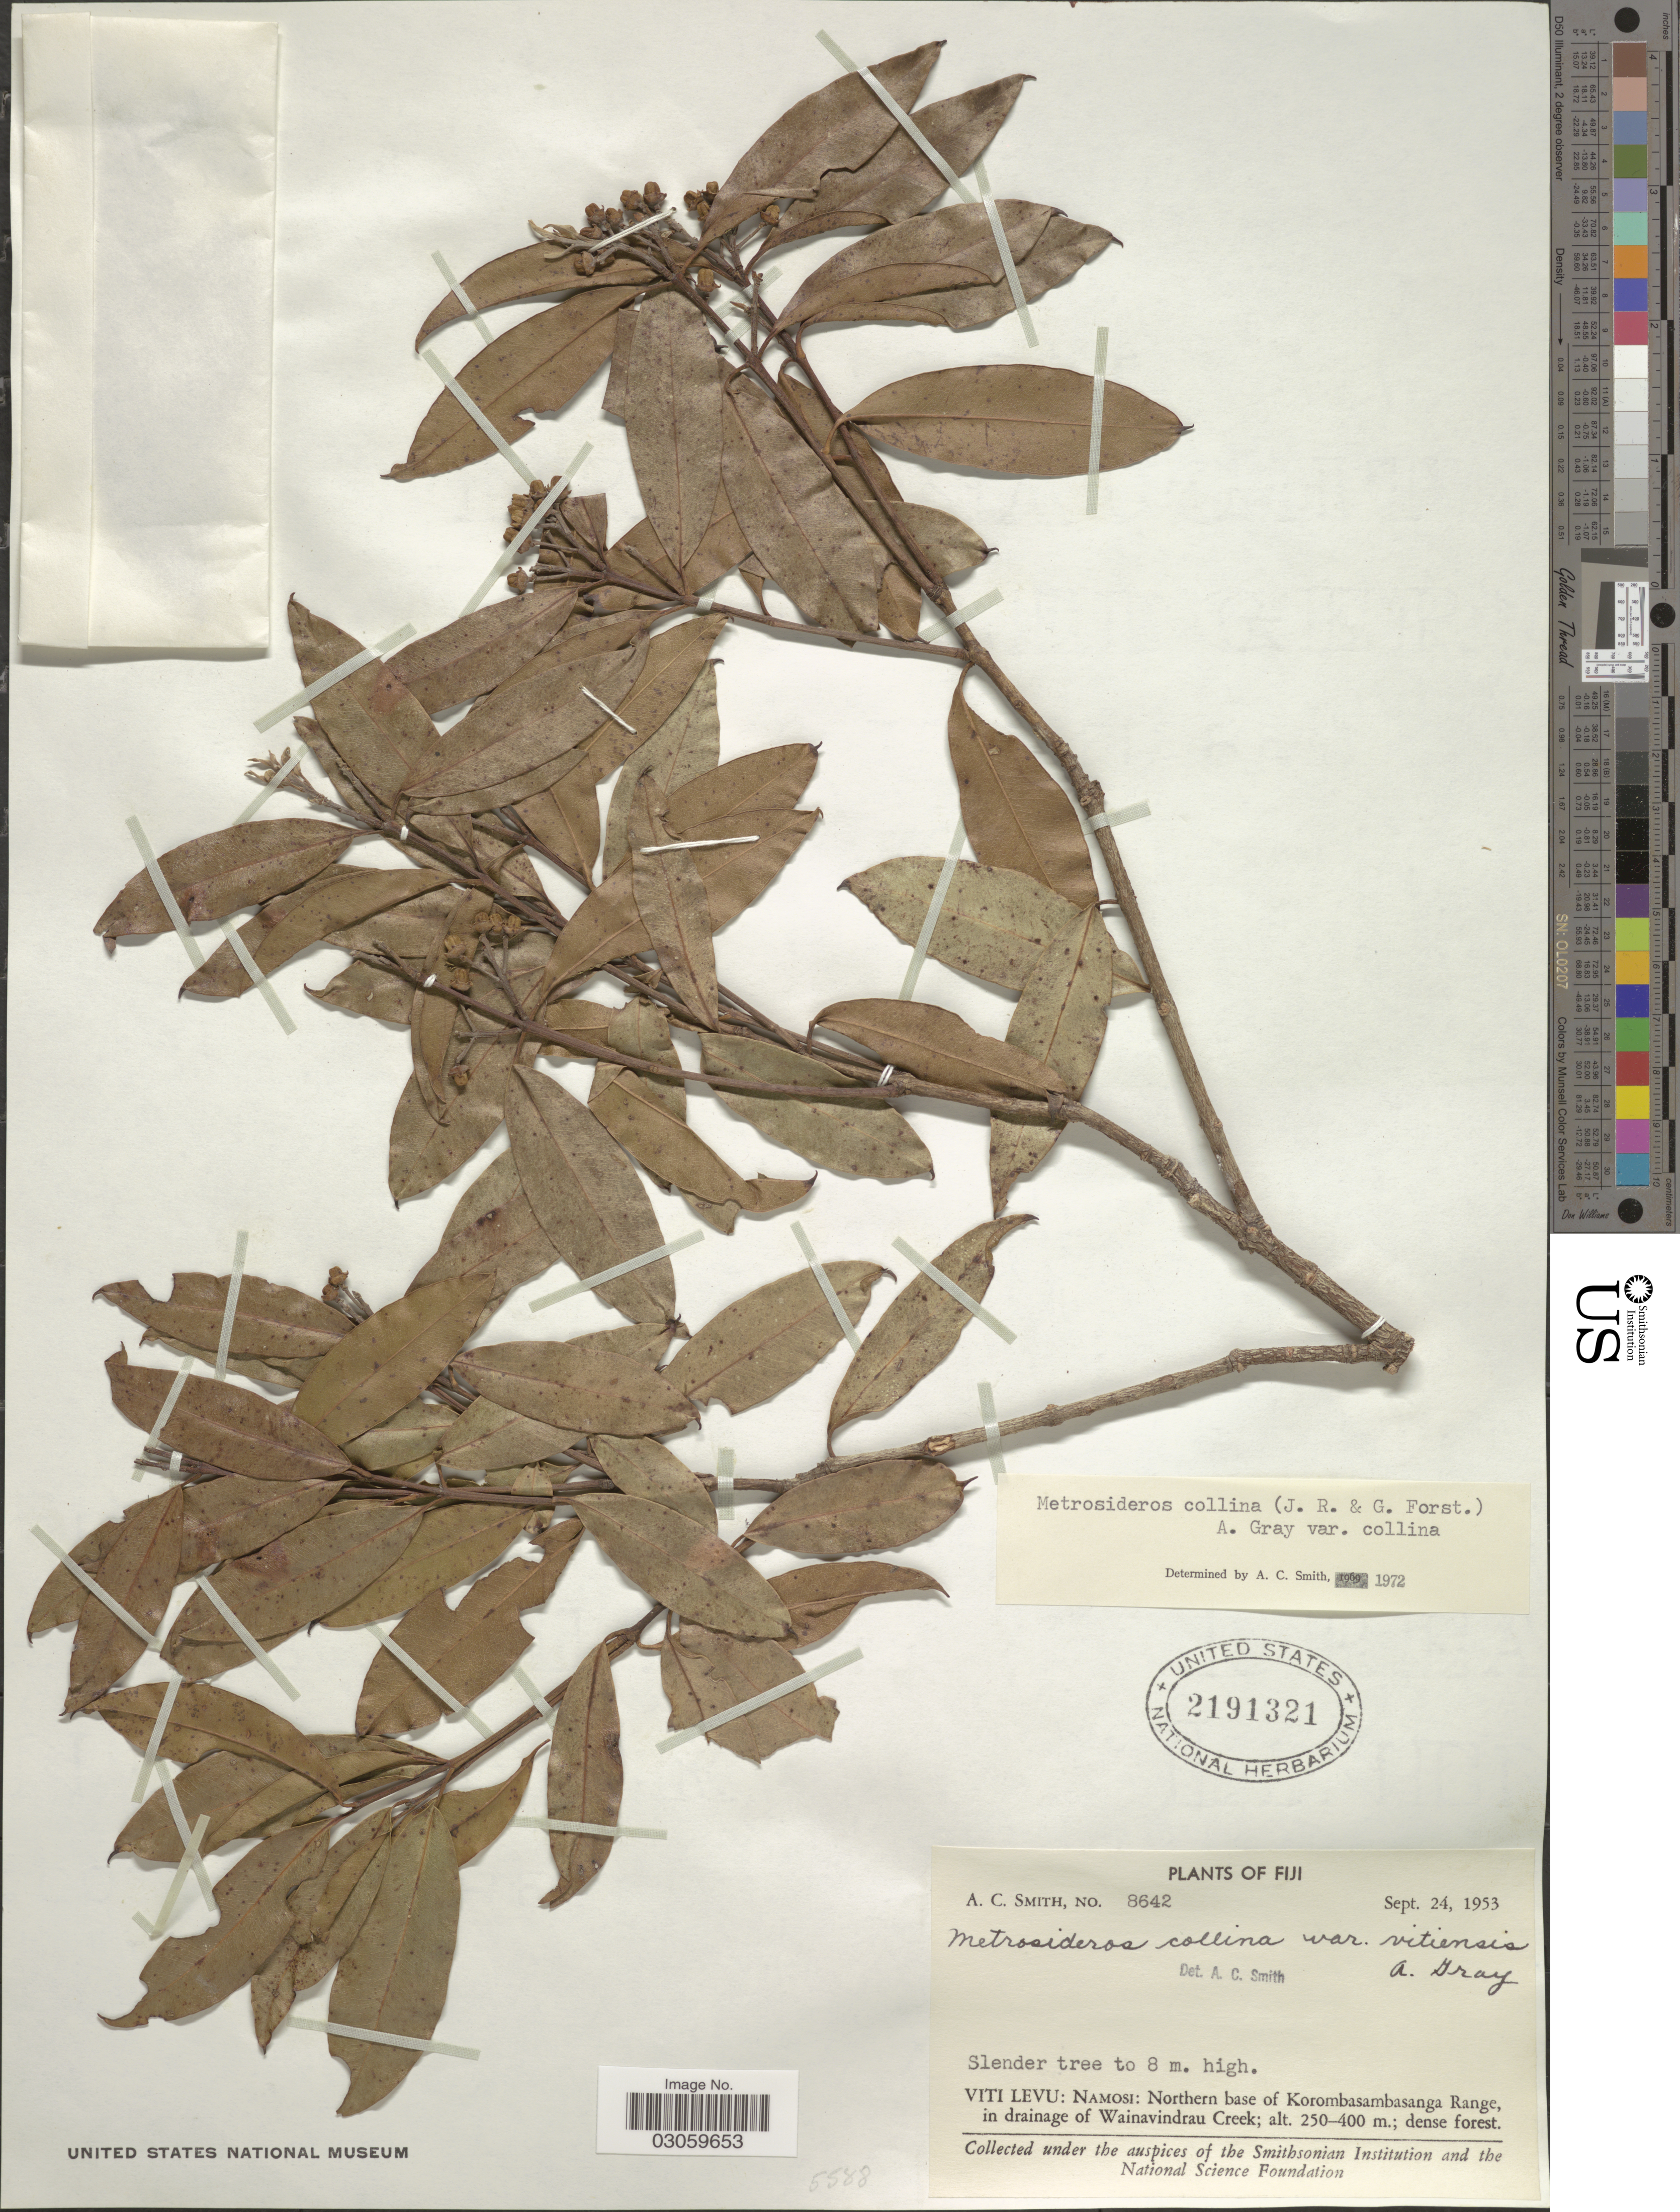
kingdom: Plantae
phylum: Tracheophyta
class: Magnoliopsida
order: Myrtales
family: Myrtaceae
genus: Metrosideros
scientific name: Metrosideros collina var. collina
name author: (J.R. Forst. & G. Forst.) A. Gray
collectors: A. C. Smith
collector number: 8642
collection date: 1953-09-24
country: Fiji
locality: Viti Levu: Namosi: Northern base of Korombasambasanga Range, in drainage of Wainavindrau Creek.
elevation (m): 250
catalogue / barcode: US 2191321